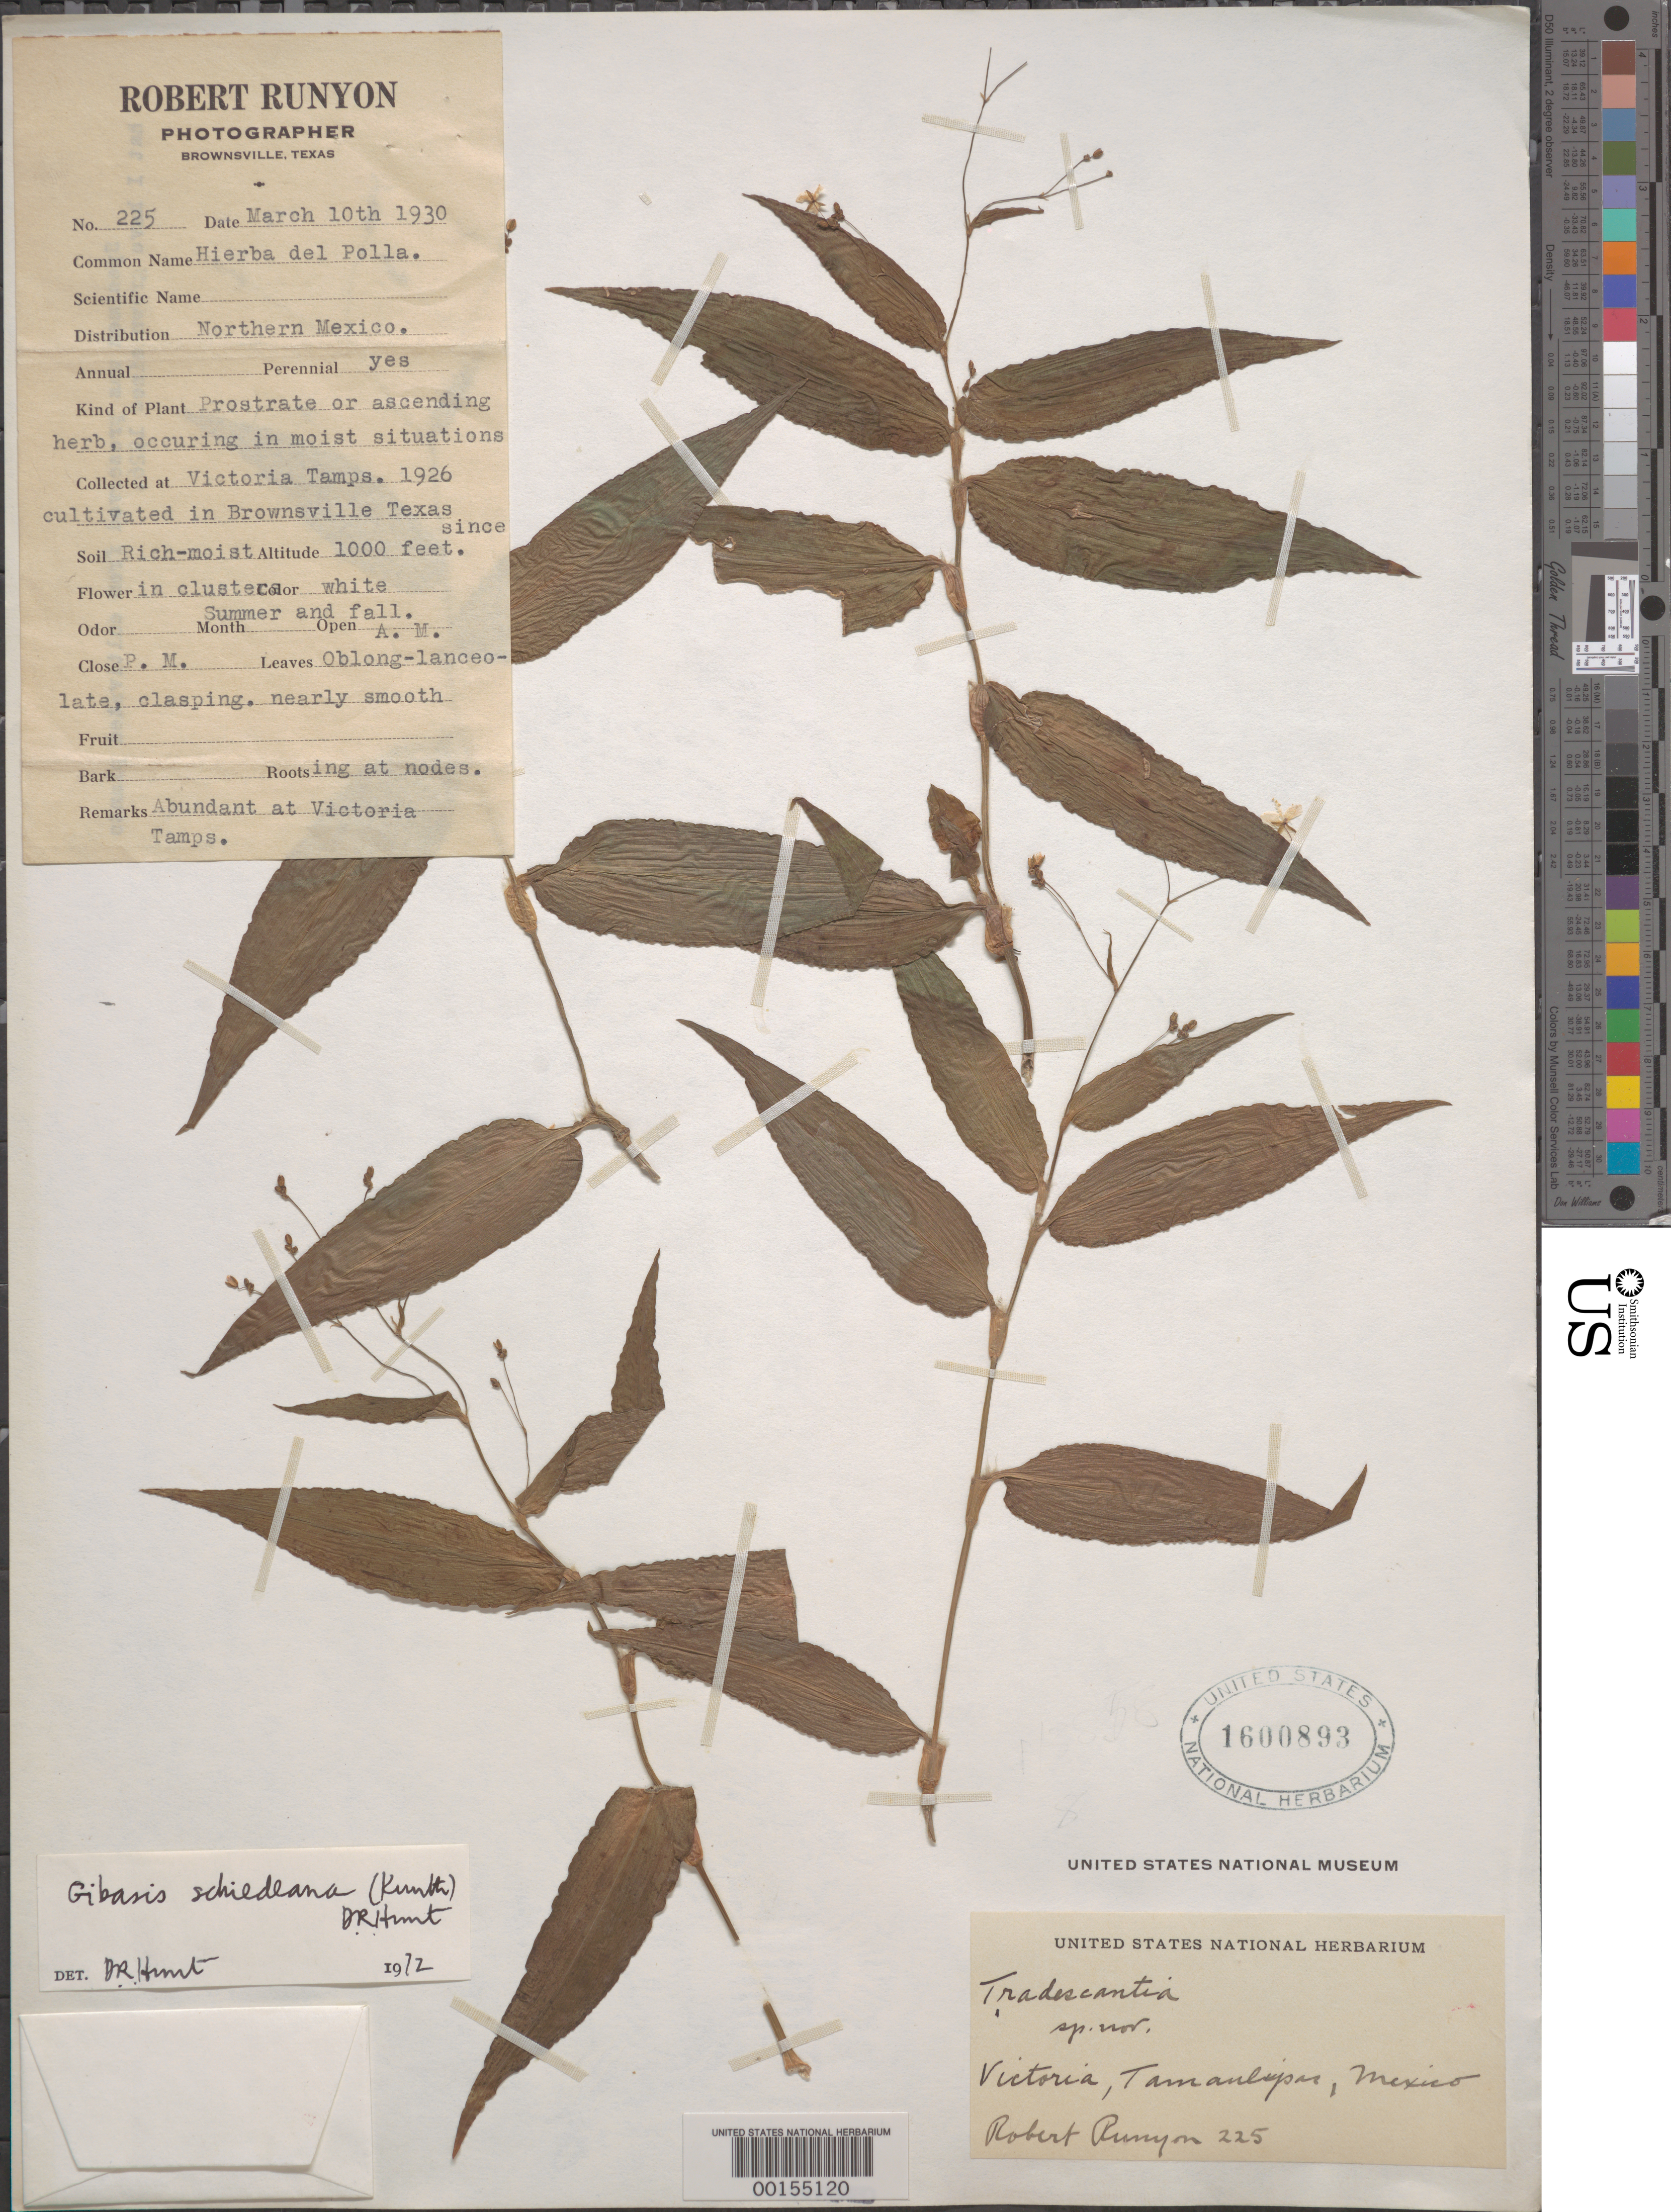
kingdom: Plantae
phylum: Tracheophyta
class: Liliopsida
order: Commelinales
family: Commelinaceae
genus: Gibasis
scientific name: Gibasis pellucida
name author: (M. Martens & Galeotti) D.R. Hunt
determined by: Hunt, D. R.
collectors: R. Runyon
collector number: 225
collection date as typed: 10 Mar 1930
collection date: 1930-03-10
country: Mexico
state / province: Tamaulipas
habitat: Rich, moist soil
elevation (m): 305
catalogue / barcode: US 1600893